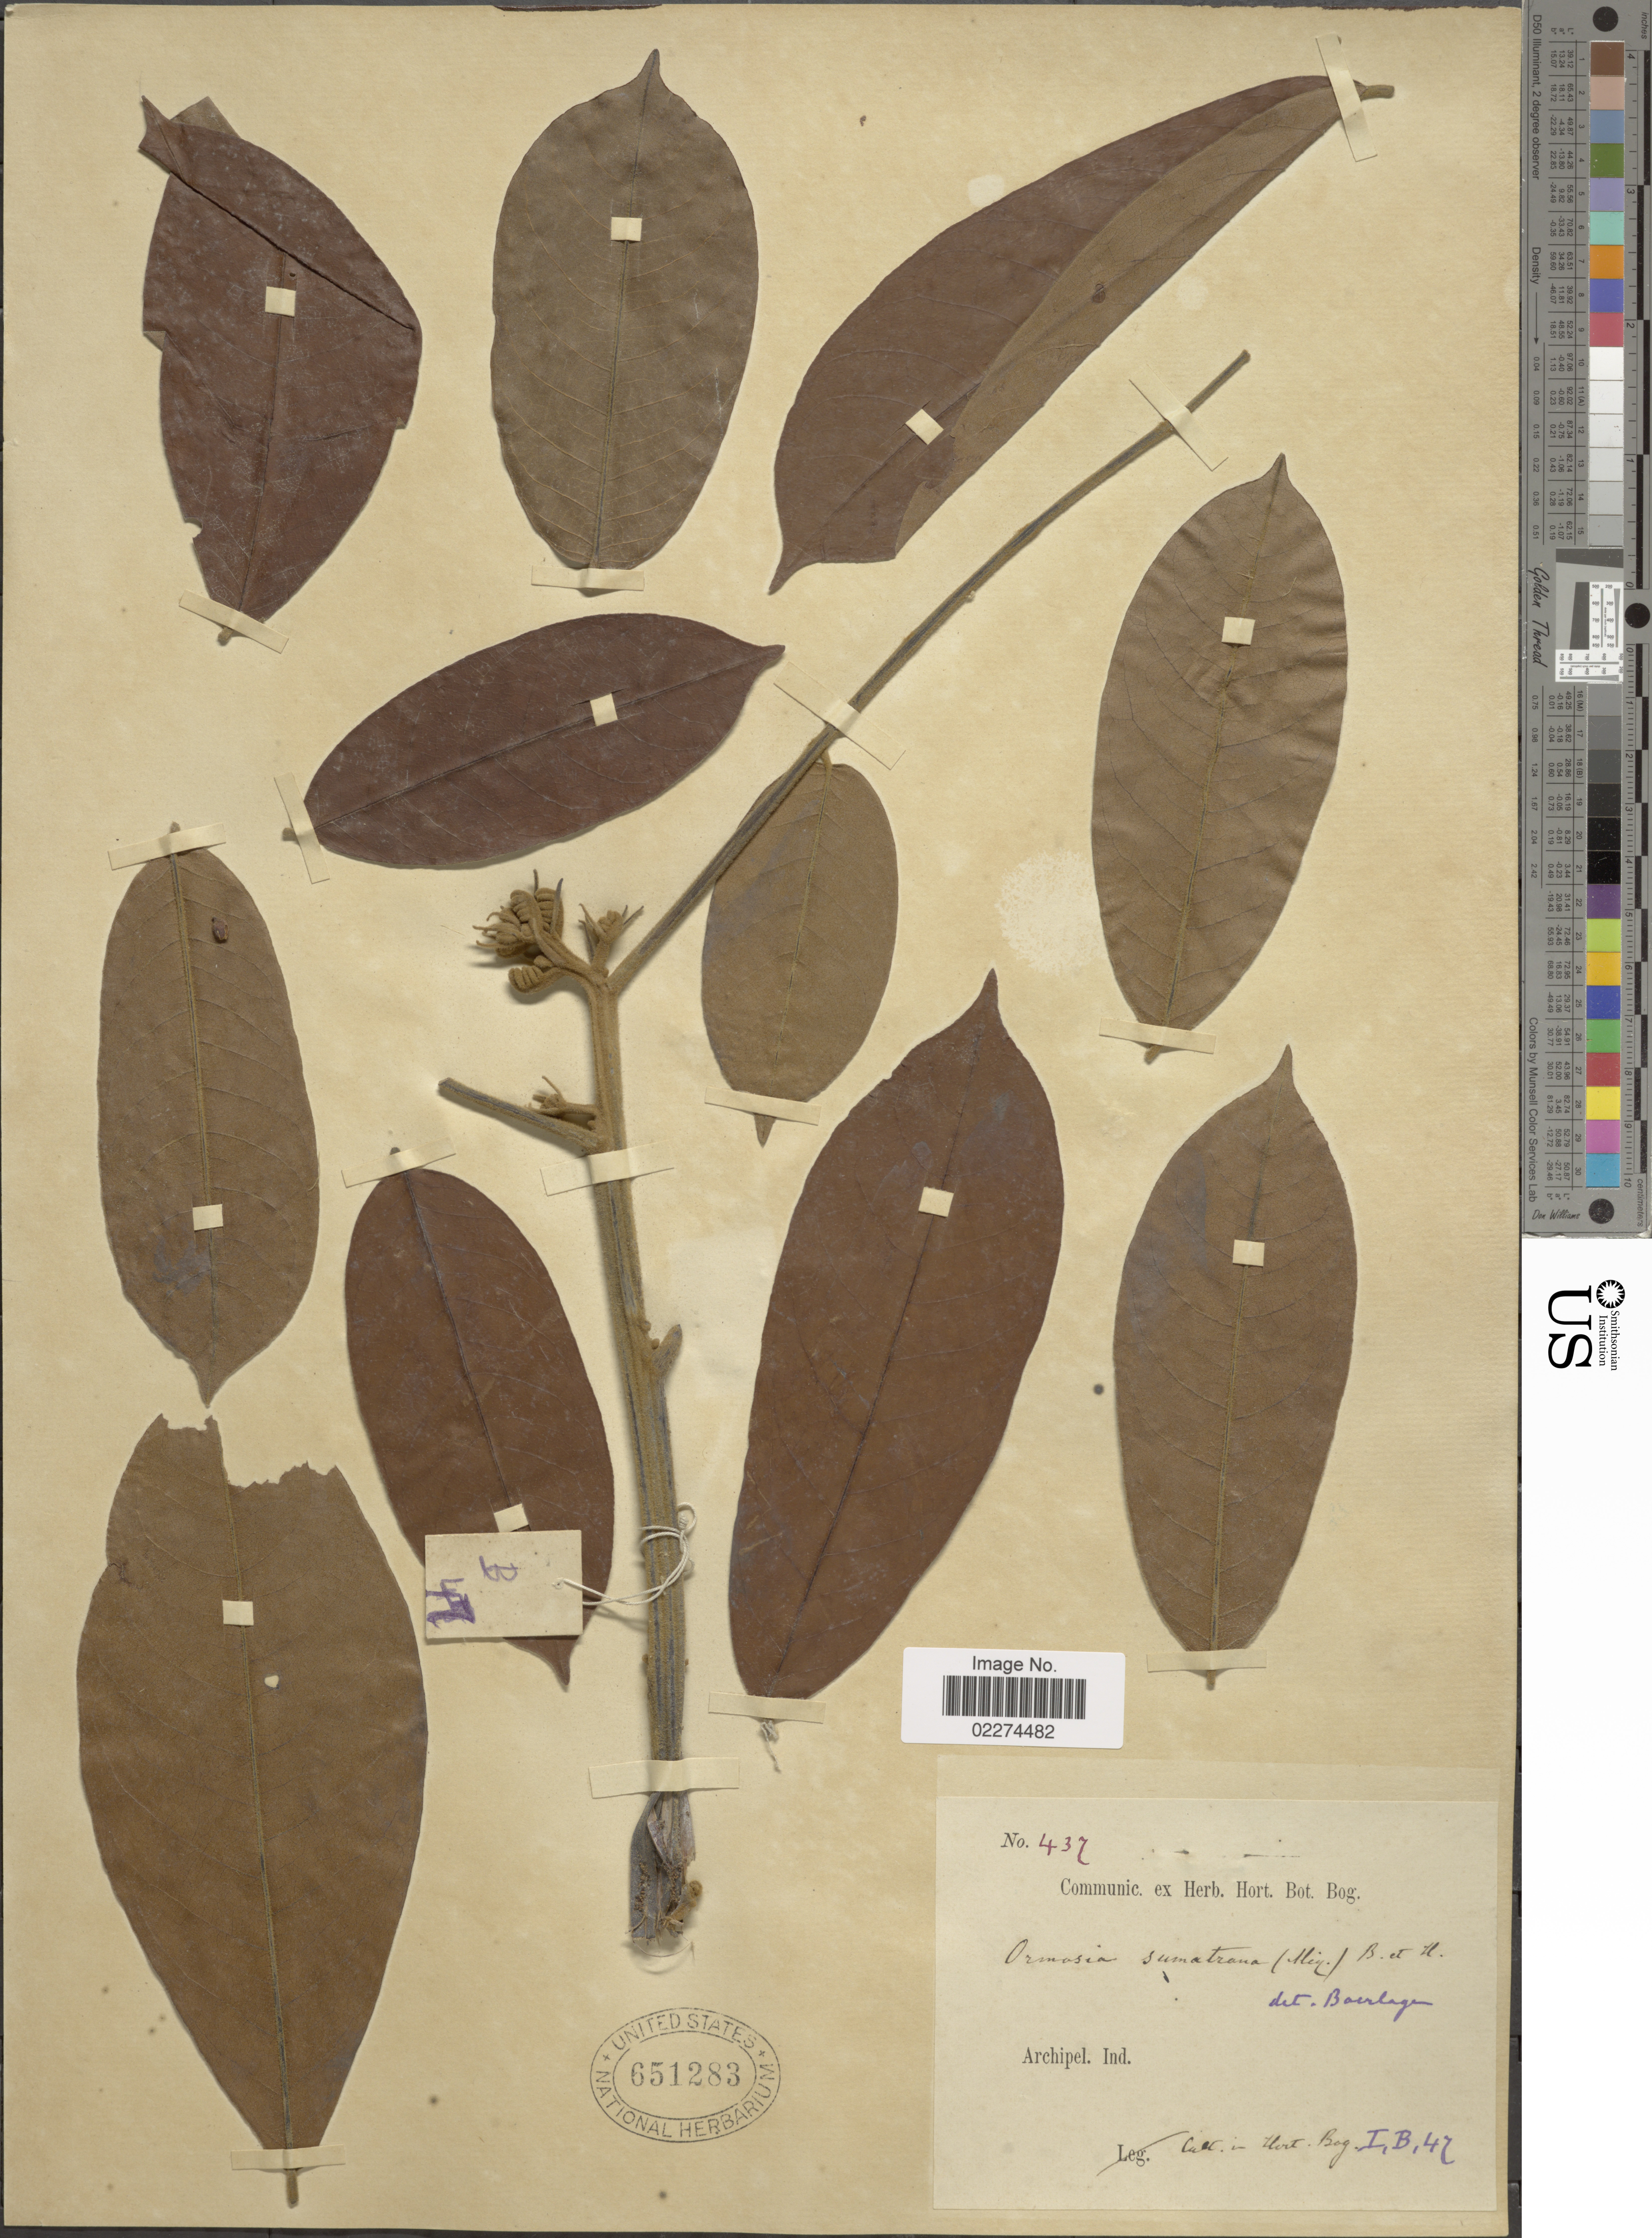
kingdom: Plantae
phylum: Tracheophyta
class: Magnoliopsida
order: Fabales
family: Fabaceae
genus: Ormosia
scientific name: Ormosia sumatrana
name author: Prain ex King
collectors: ex herb. Hort. Bot. Bog.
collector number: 437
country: Indonesia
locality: Archipel, Ind.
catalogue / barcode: US 651283